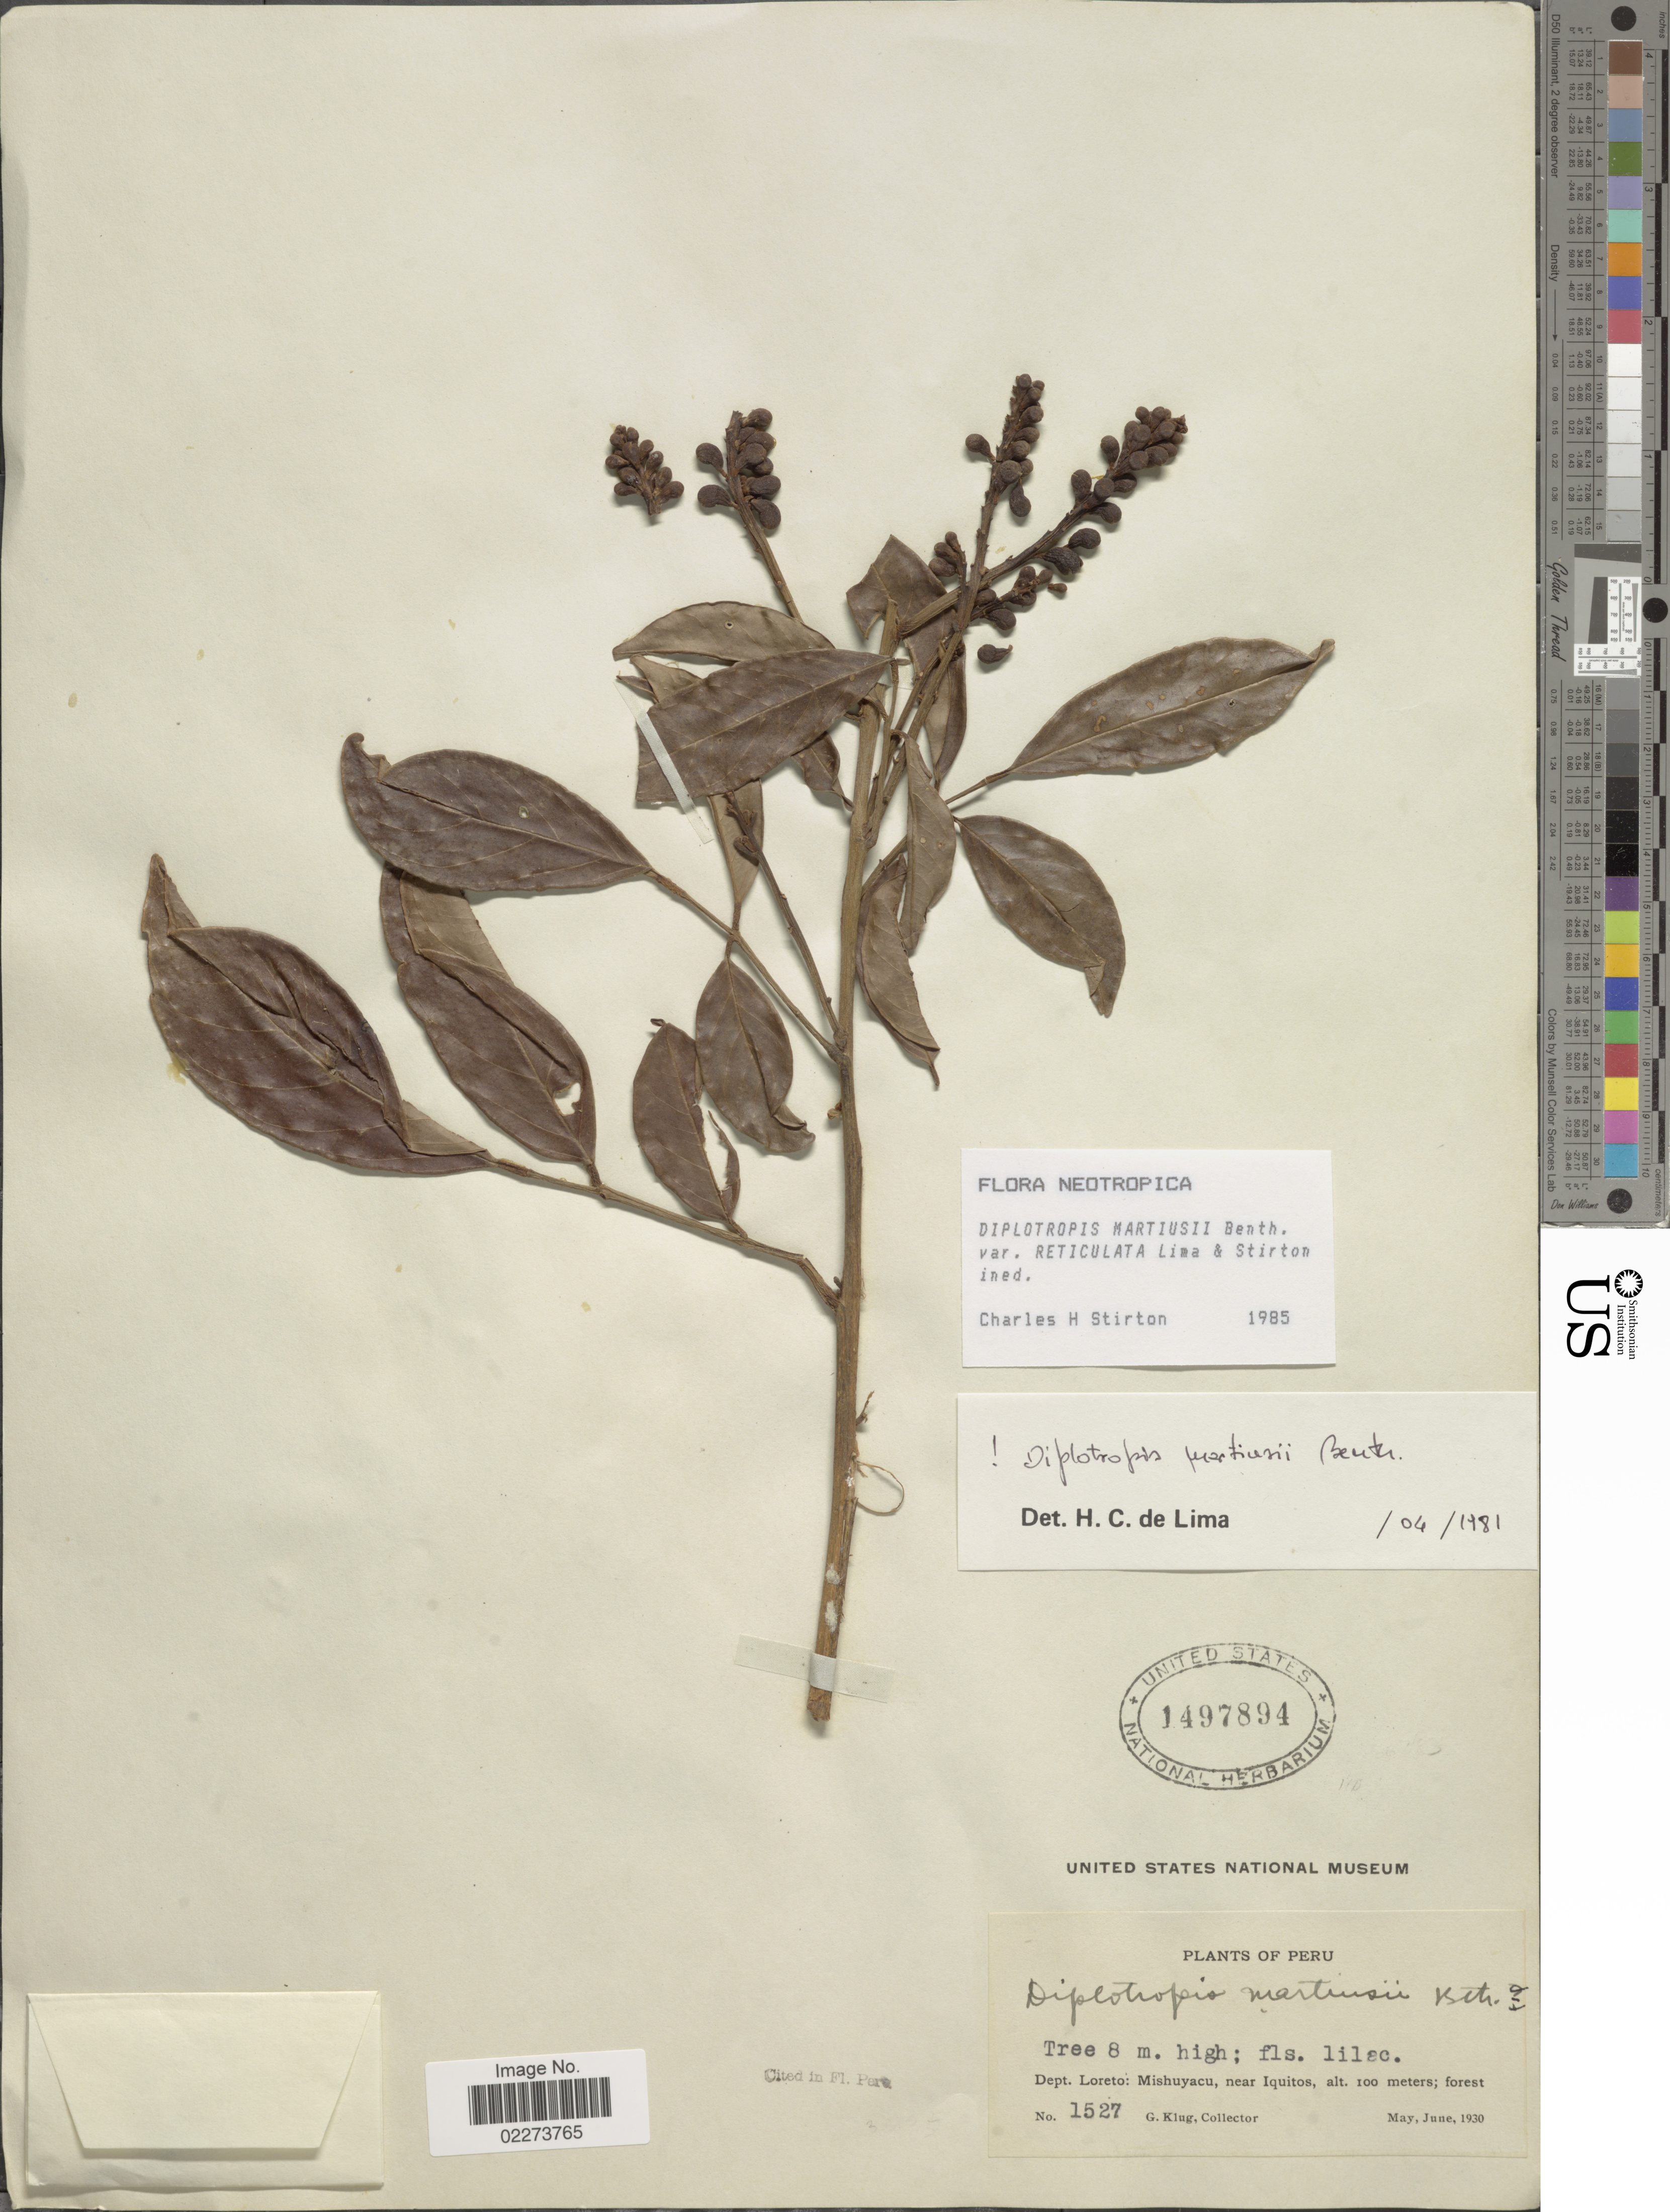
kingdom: Plantae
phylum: Tracheophyta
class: Magnoliopsida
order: Fabales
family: Fabaceae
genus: Diplotropis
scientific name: Diplotropis martiusii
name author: Benth.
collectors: G. Klug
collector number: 1527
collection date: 1930-05/1930-06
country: Peru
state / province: Loreto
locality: Dept. Loreto: Mishuyacu, near Iquitos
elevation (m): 100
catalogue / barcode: US 1497894